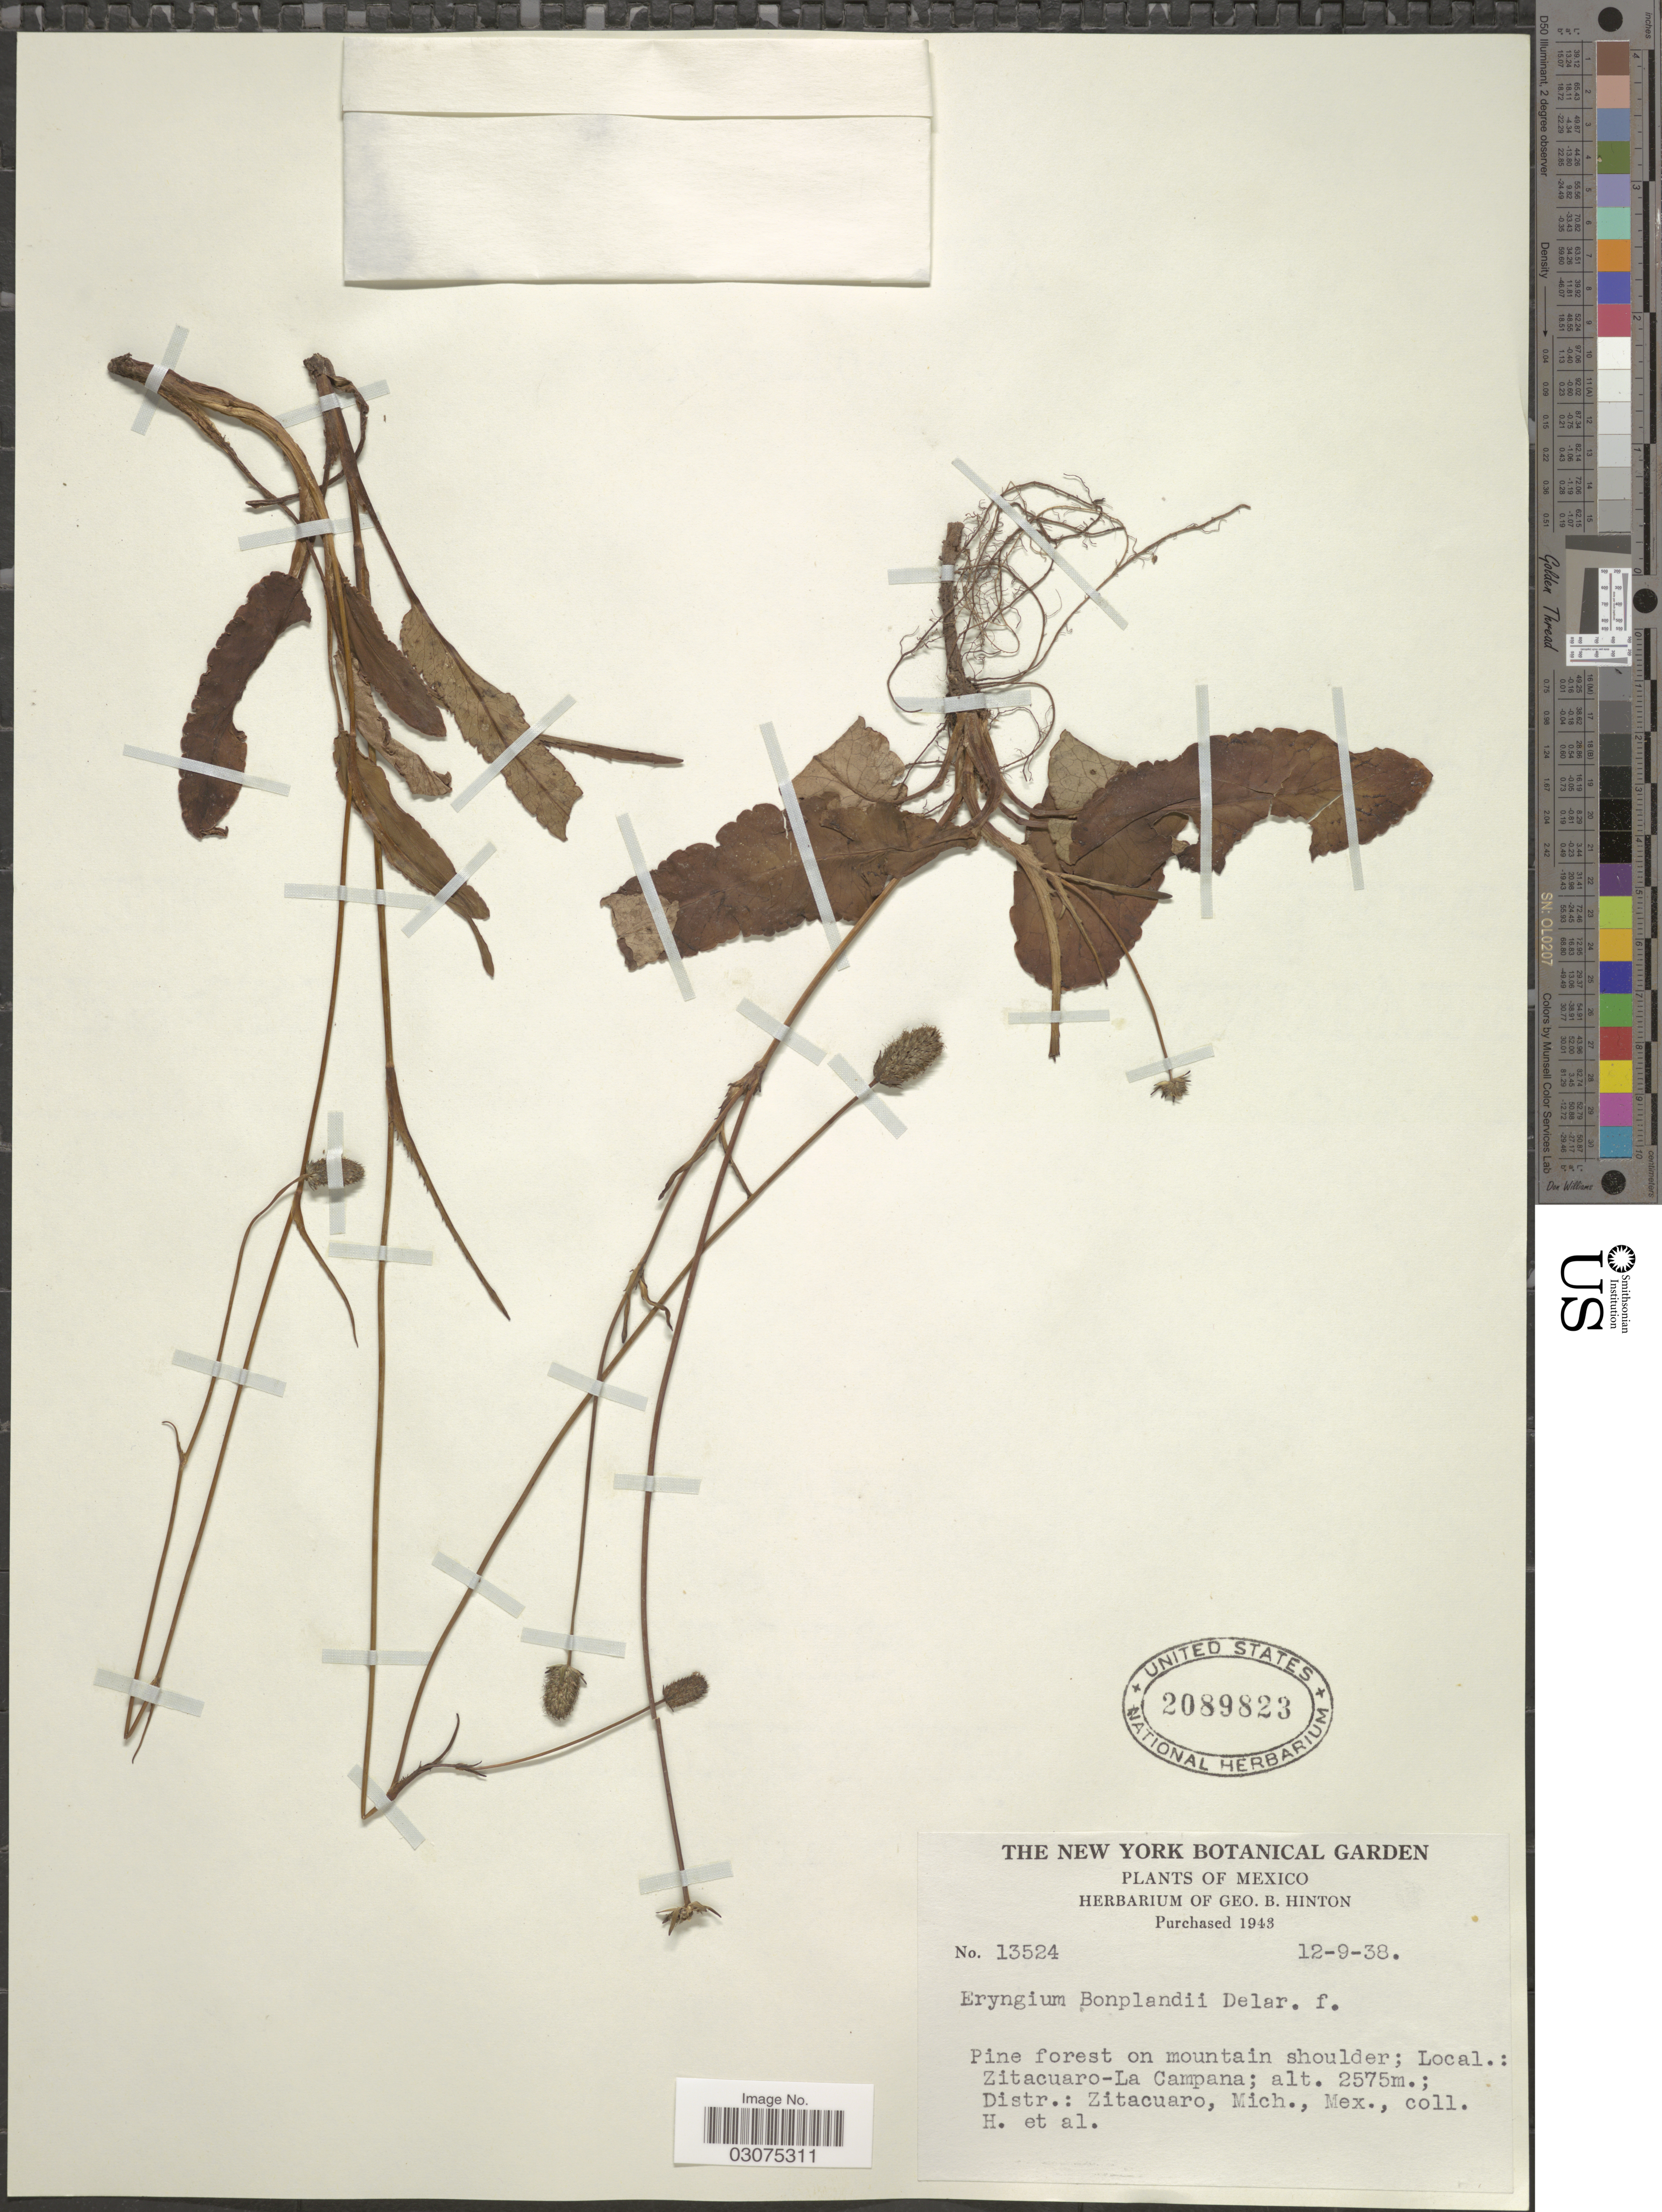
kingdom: Plantae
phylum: Tracheophyta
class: Magnoliopsida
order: Apiales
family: Apiaceae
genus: Eryngium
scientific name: Eryngium bonplandii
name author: F. Delaroche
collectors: G. B. Hinton & et al.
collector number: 13524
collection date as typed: Transcribed d/m/y: 12/9/38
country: Mexico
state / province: Michoacán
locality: Zitacuaro- La Campana. Distr.: Zitacuaro.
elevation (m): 2575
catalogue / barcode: US 2089823